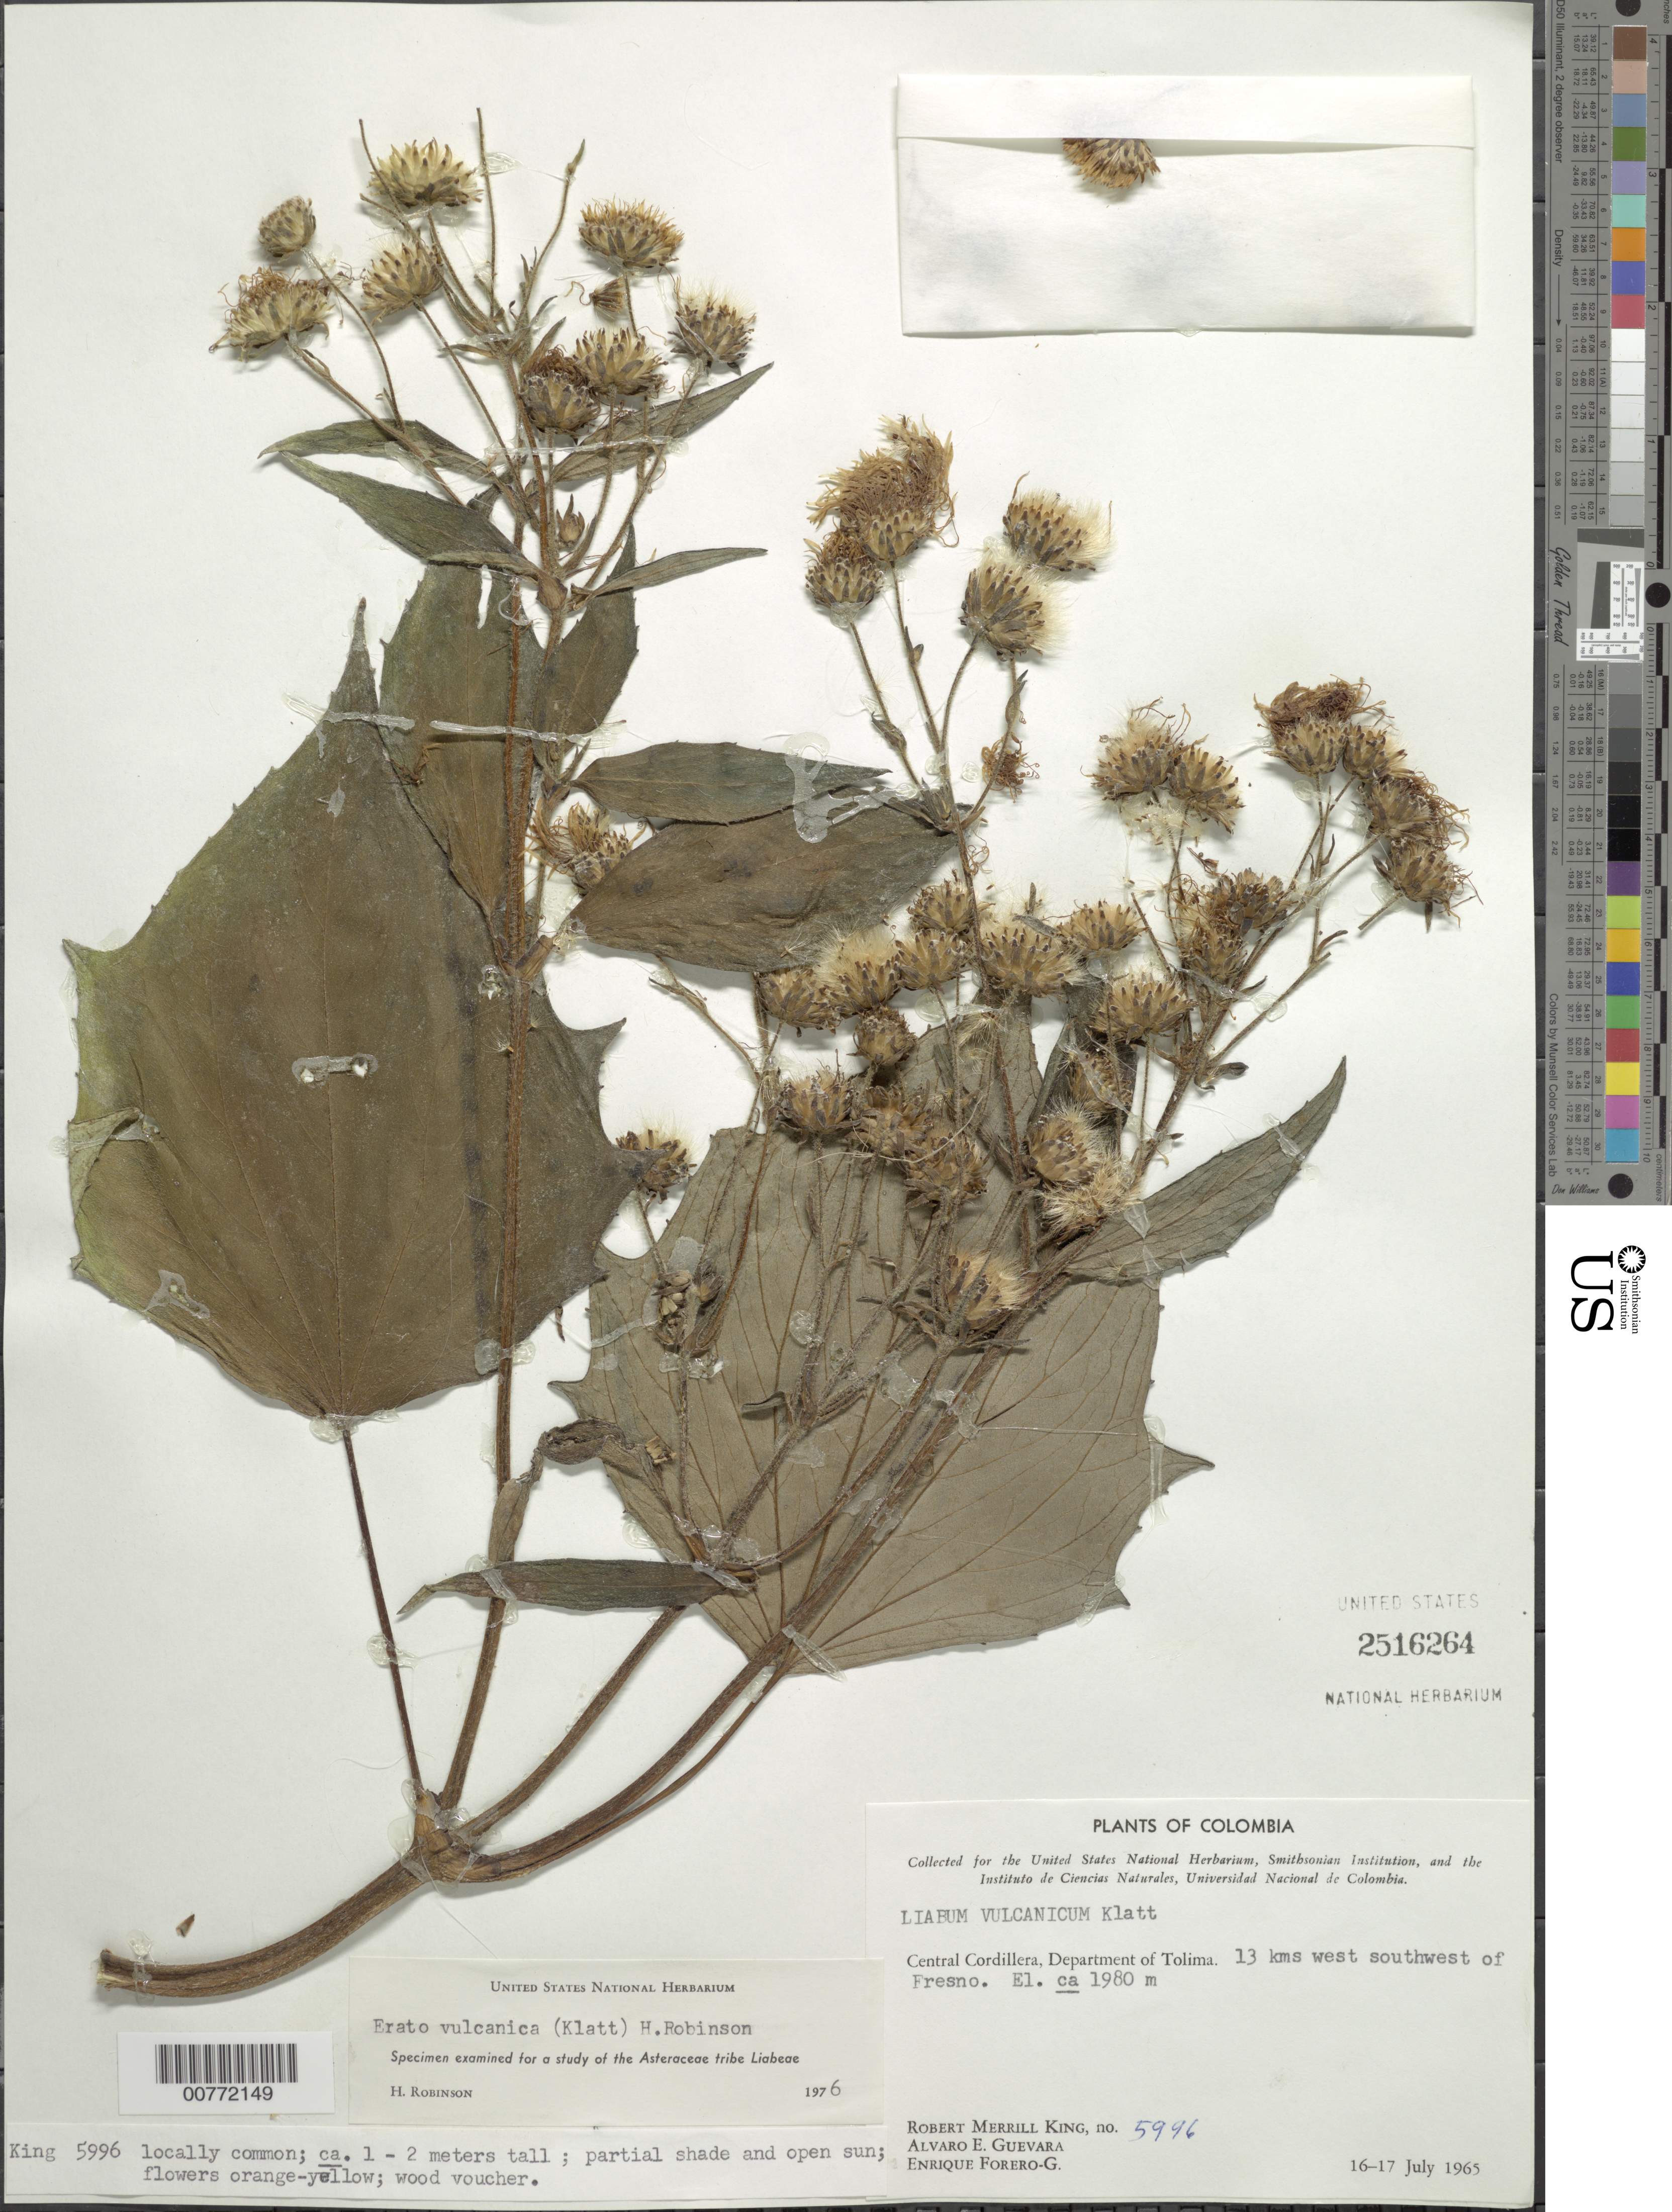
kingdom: Plantae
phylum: Tracheophyta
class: Magnoliopsida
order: Asterales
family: Asteraceae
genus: Erato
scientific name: Erato vulcanica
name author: (Klatt) H. Rob.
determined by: Robinson, Harold E., (US)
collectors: R. M. King, A. E. Guevara & E. Forero G.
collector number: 5996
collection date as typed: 16-Jul-65 to 17-Jul-65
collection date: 1965-07-16/1965-07-17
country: Colombia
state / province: Tolima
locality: Central Cordillera; 13 kms WSW of Fresno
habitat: Partial shade and open sun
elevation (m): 19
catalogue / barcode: US 2516264